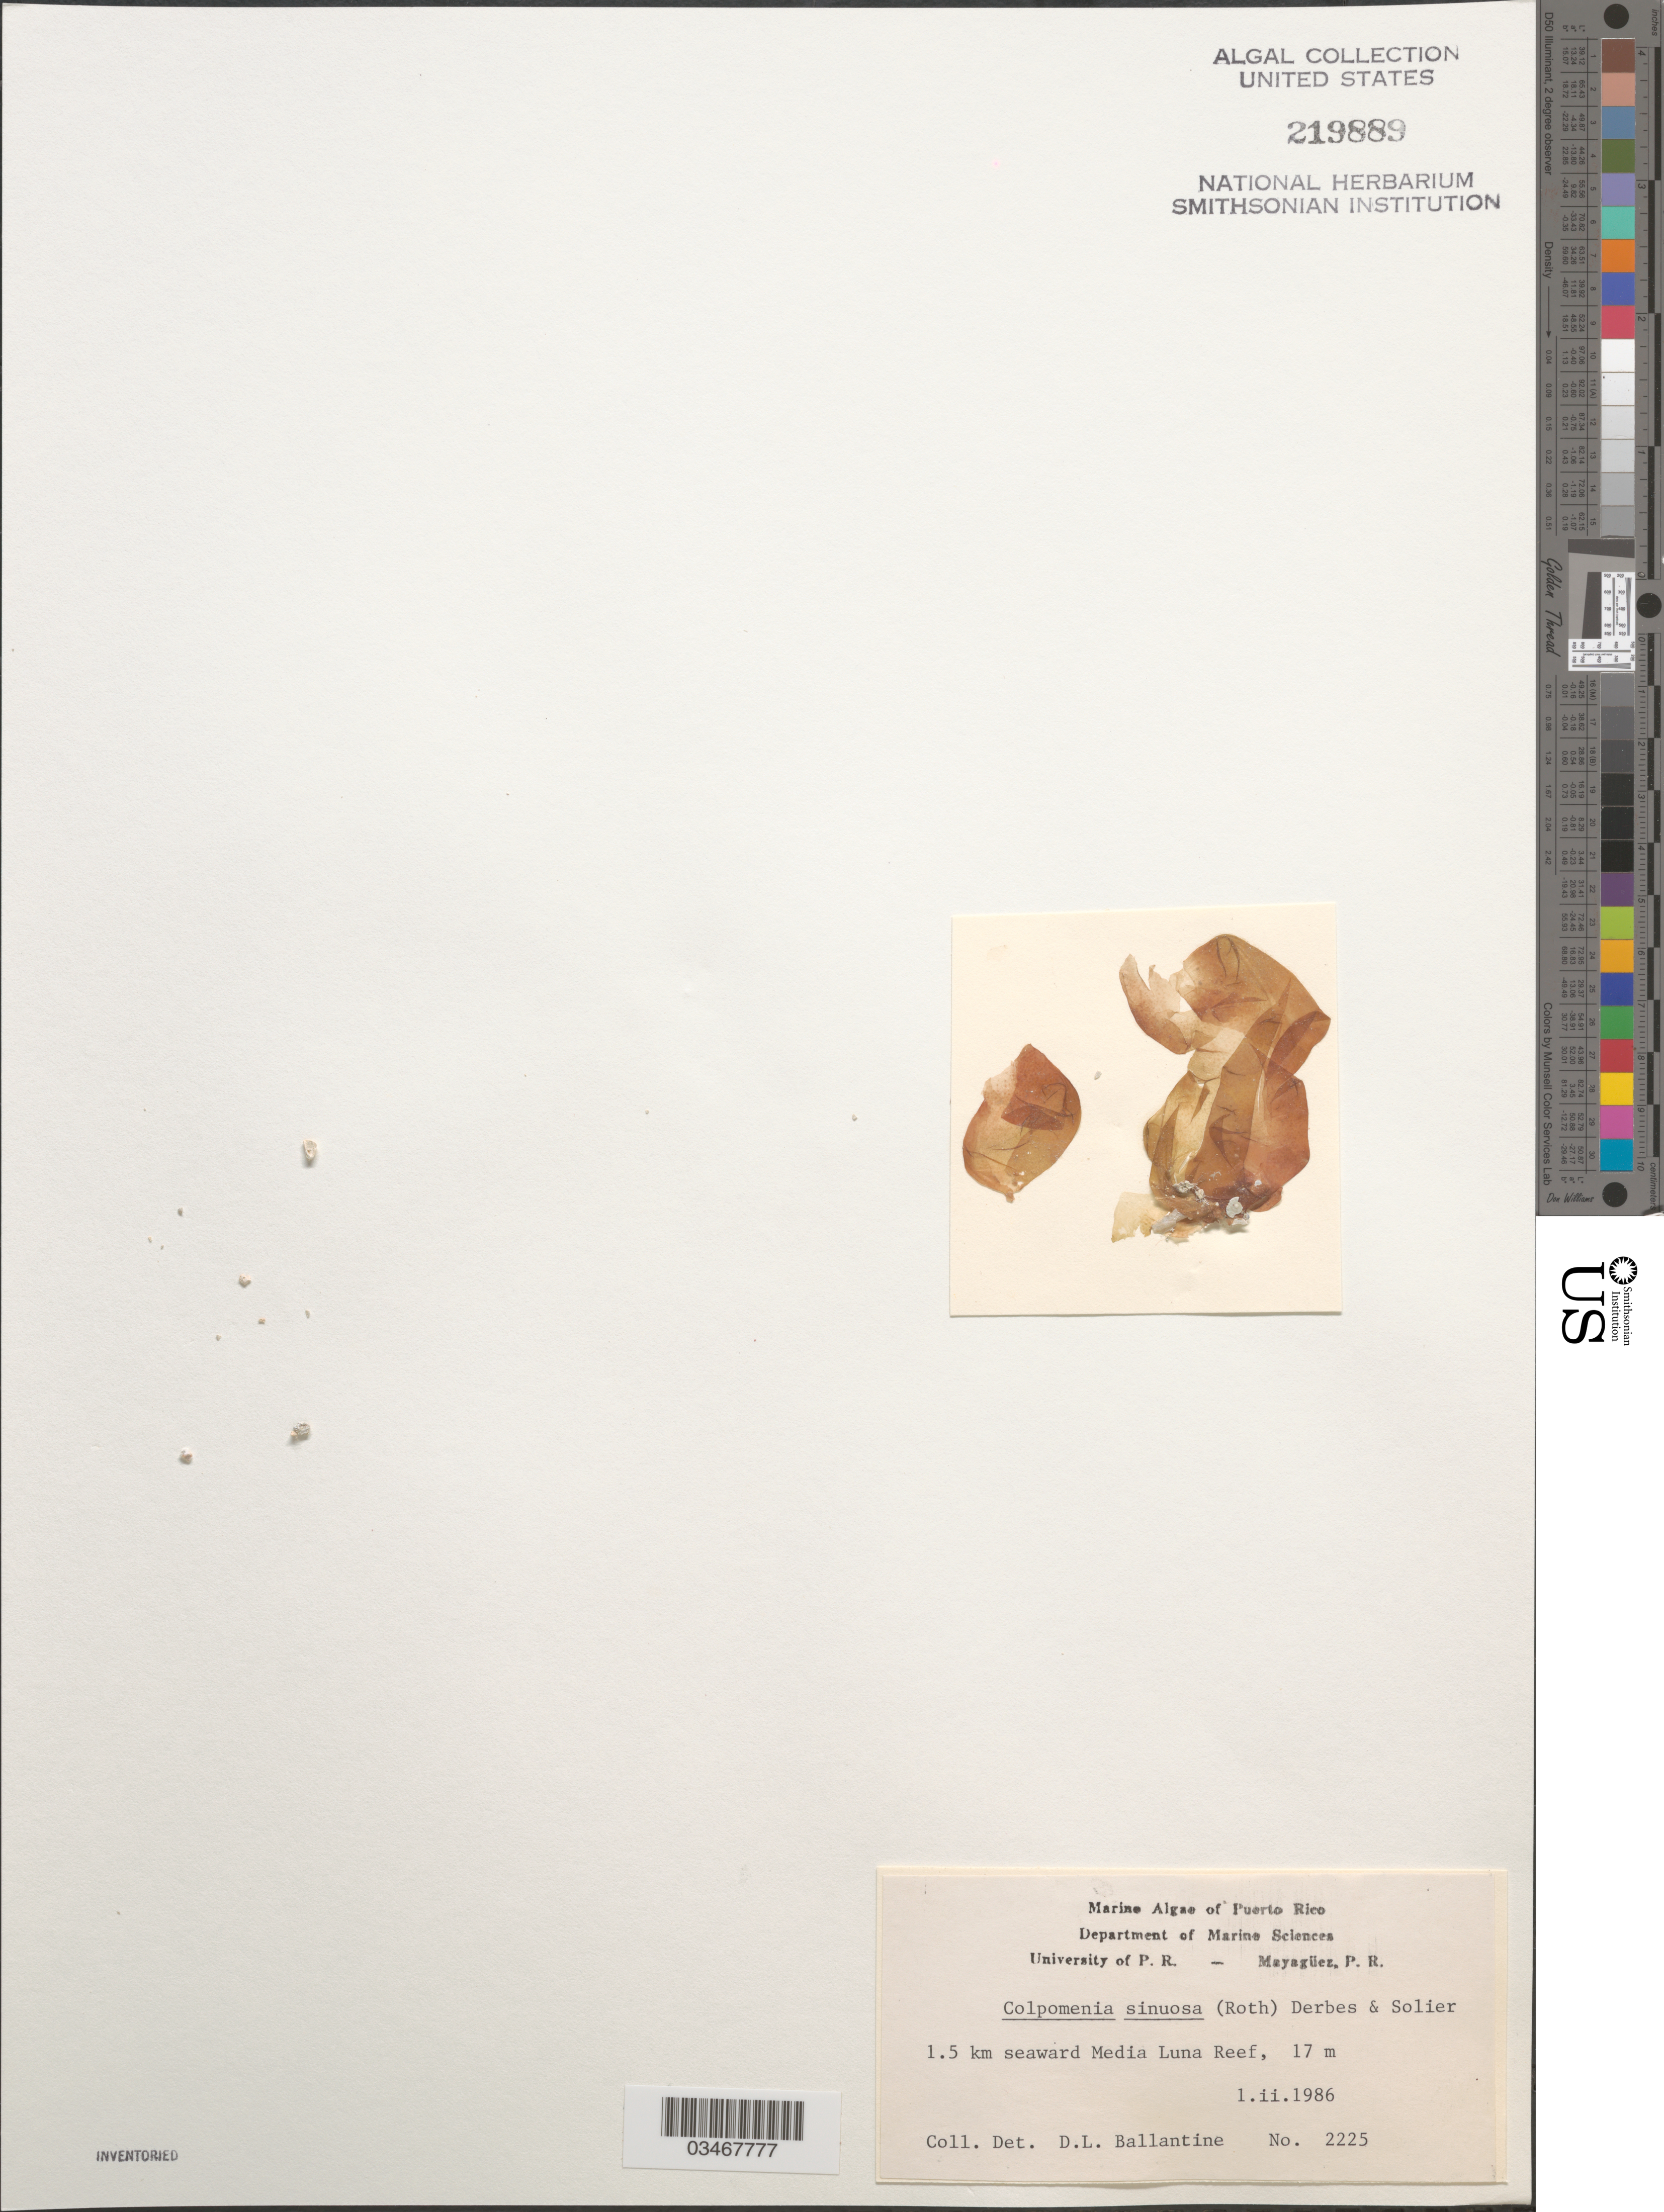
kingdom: Chromista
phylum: Ochrophyta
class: Phaeophyceae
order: Scytosiphonales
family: Scytosiphonaceae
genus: Colpomenia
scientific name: Colpomenia sinuosa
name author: (K. Mert. ex Roth) Derbes & Solier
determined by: Ballantine, D. L.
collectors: D.L. Ballantine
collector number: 2225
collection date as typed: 01 Feb 1986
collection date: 1986-02-01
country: Puerto Rico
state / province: Lajas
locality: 1.5km seaward Media Luna Reef.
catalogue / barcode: US 219889